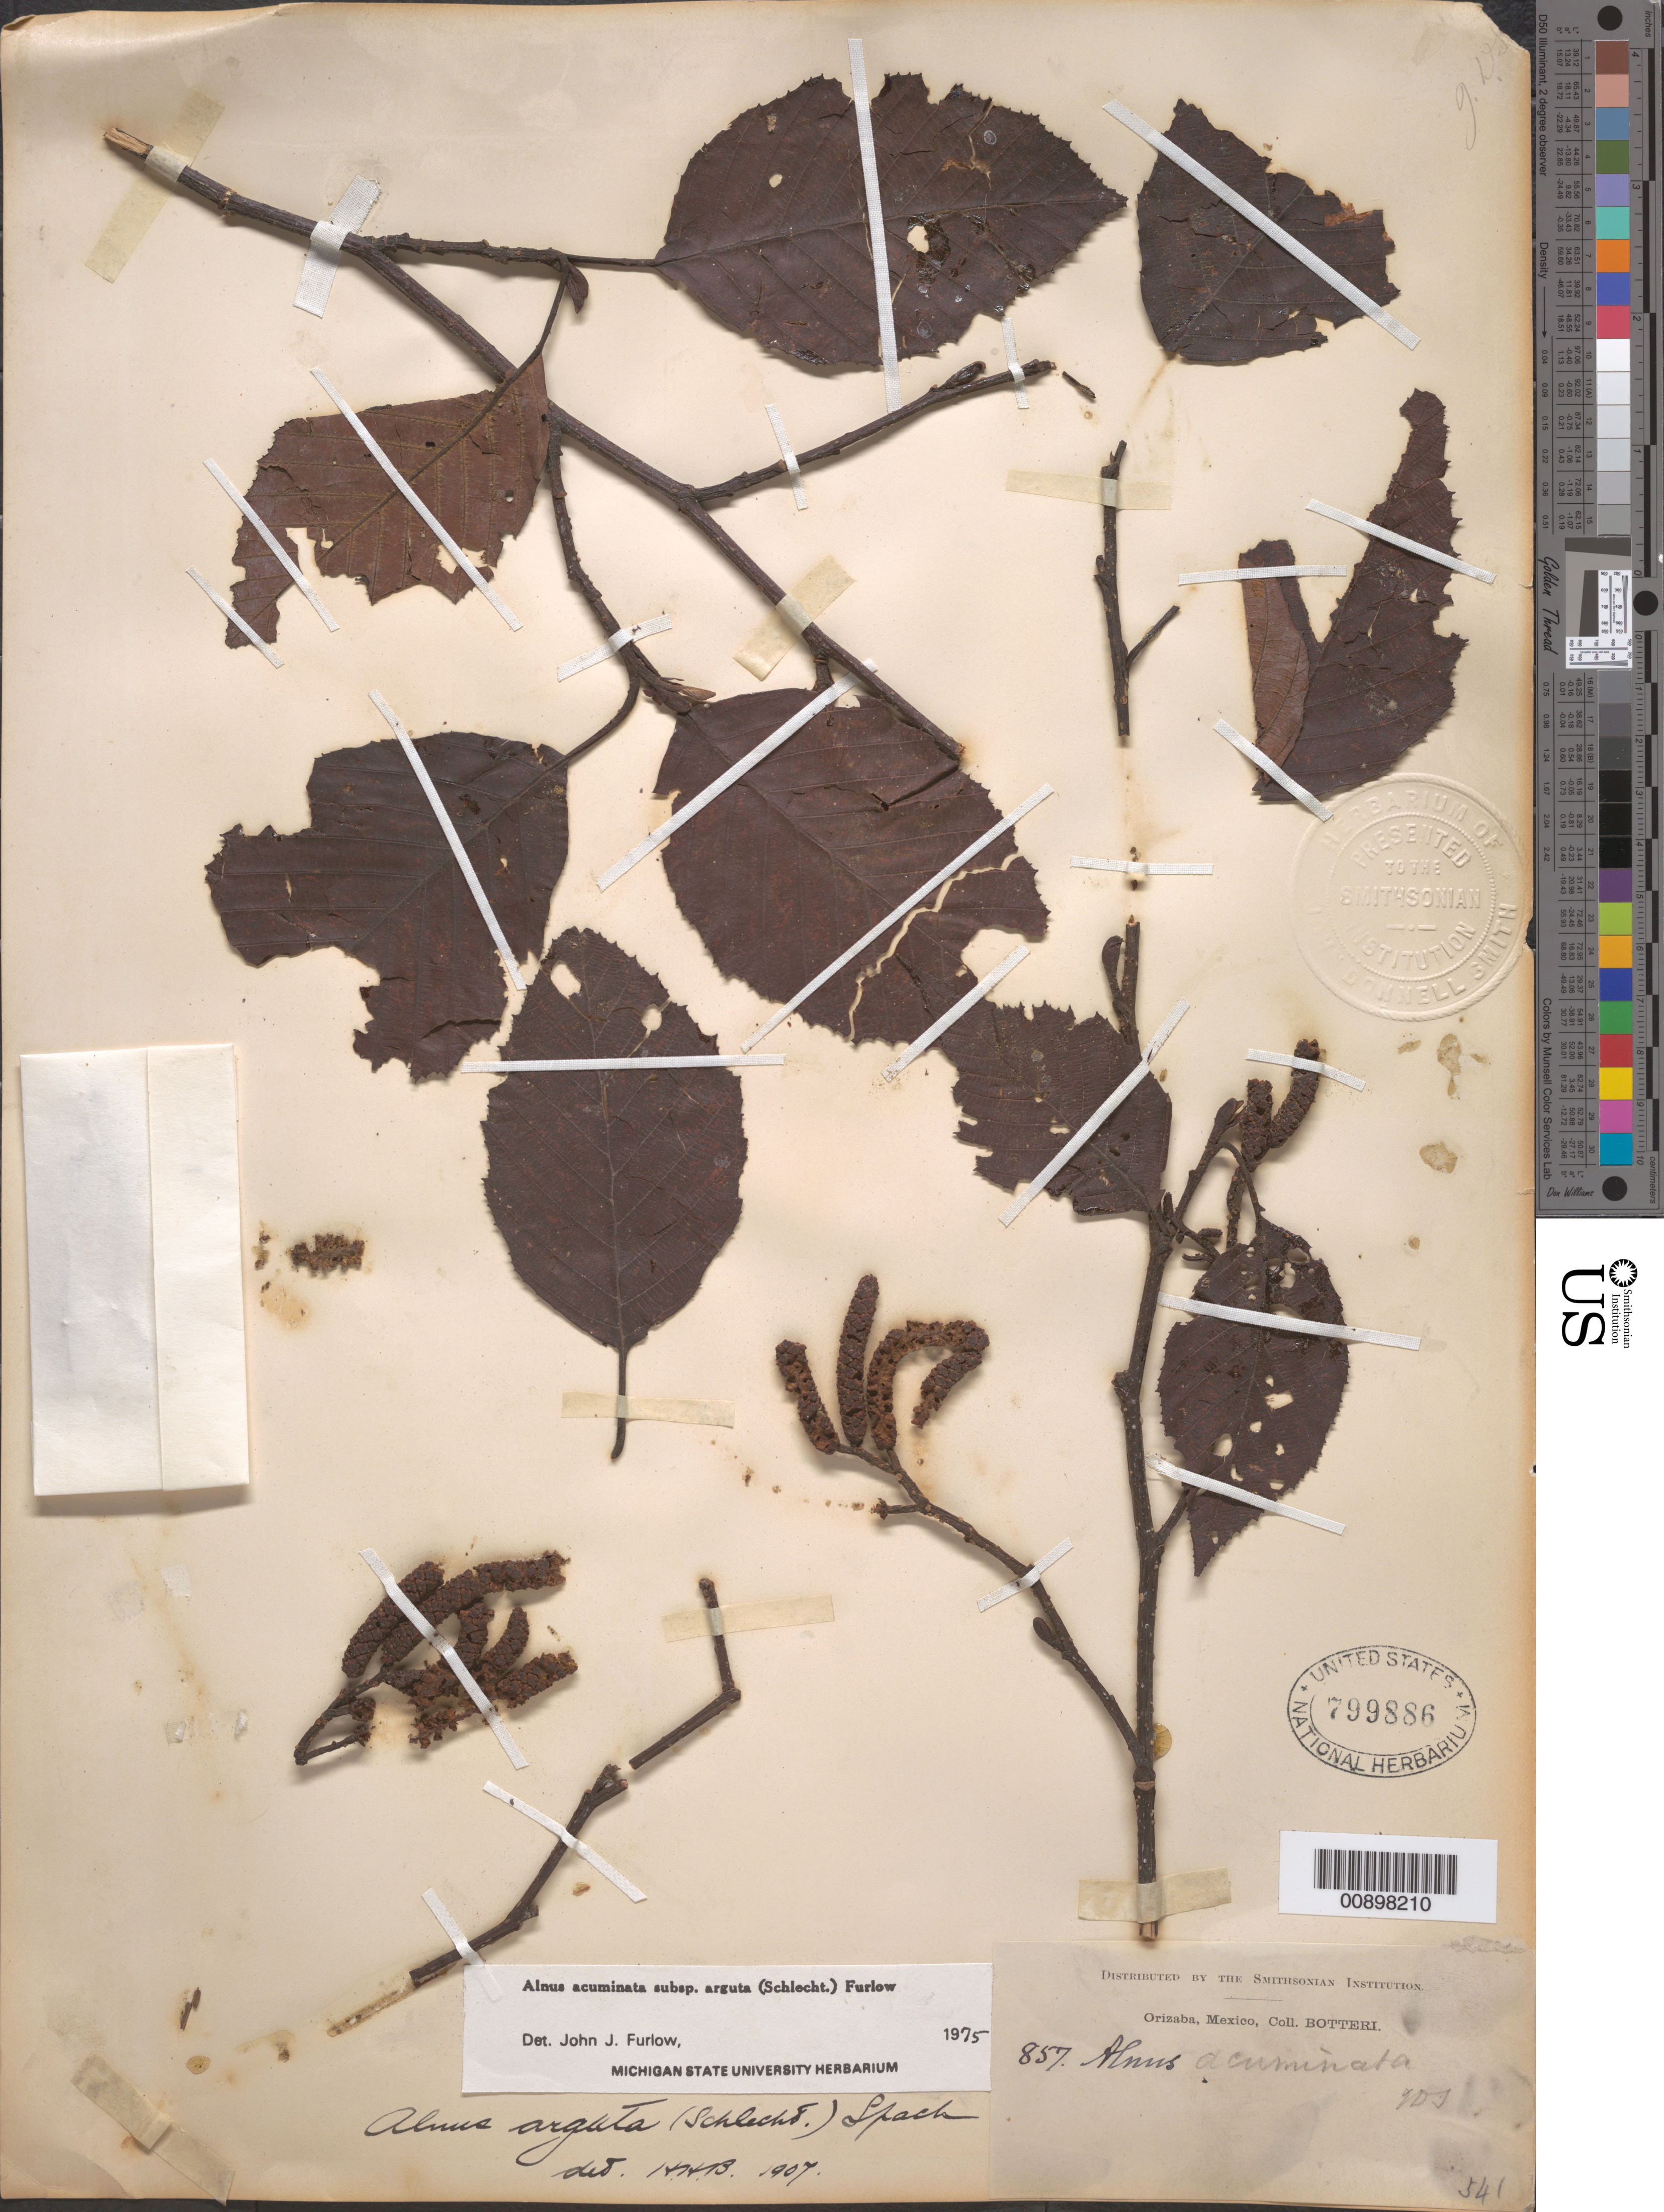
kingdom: Plantae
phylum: Tracheophyta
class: Magnoliopsida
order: Fagales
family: Betulaceae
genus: Alnus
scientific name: Alnus acuminata subsp. arguta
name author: (Schltdl.) Furlow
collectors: M. Botteri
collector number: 857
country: Mexico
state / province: Veracruz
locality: Orizaba, Veracruz.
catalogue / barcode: US 799886